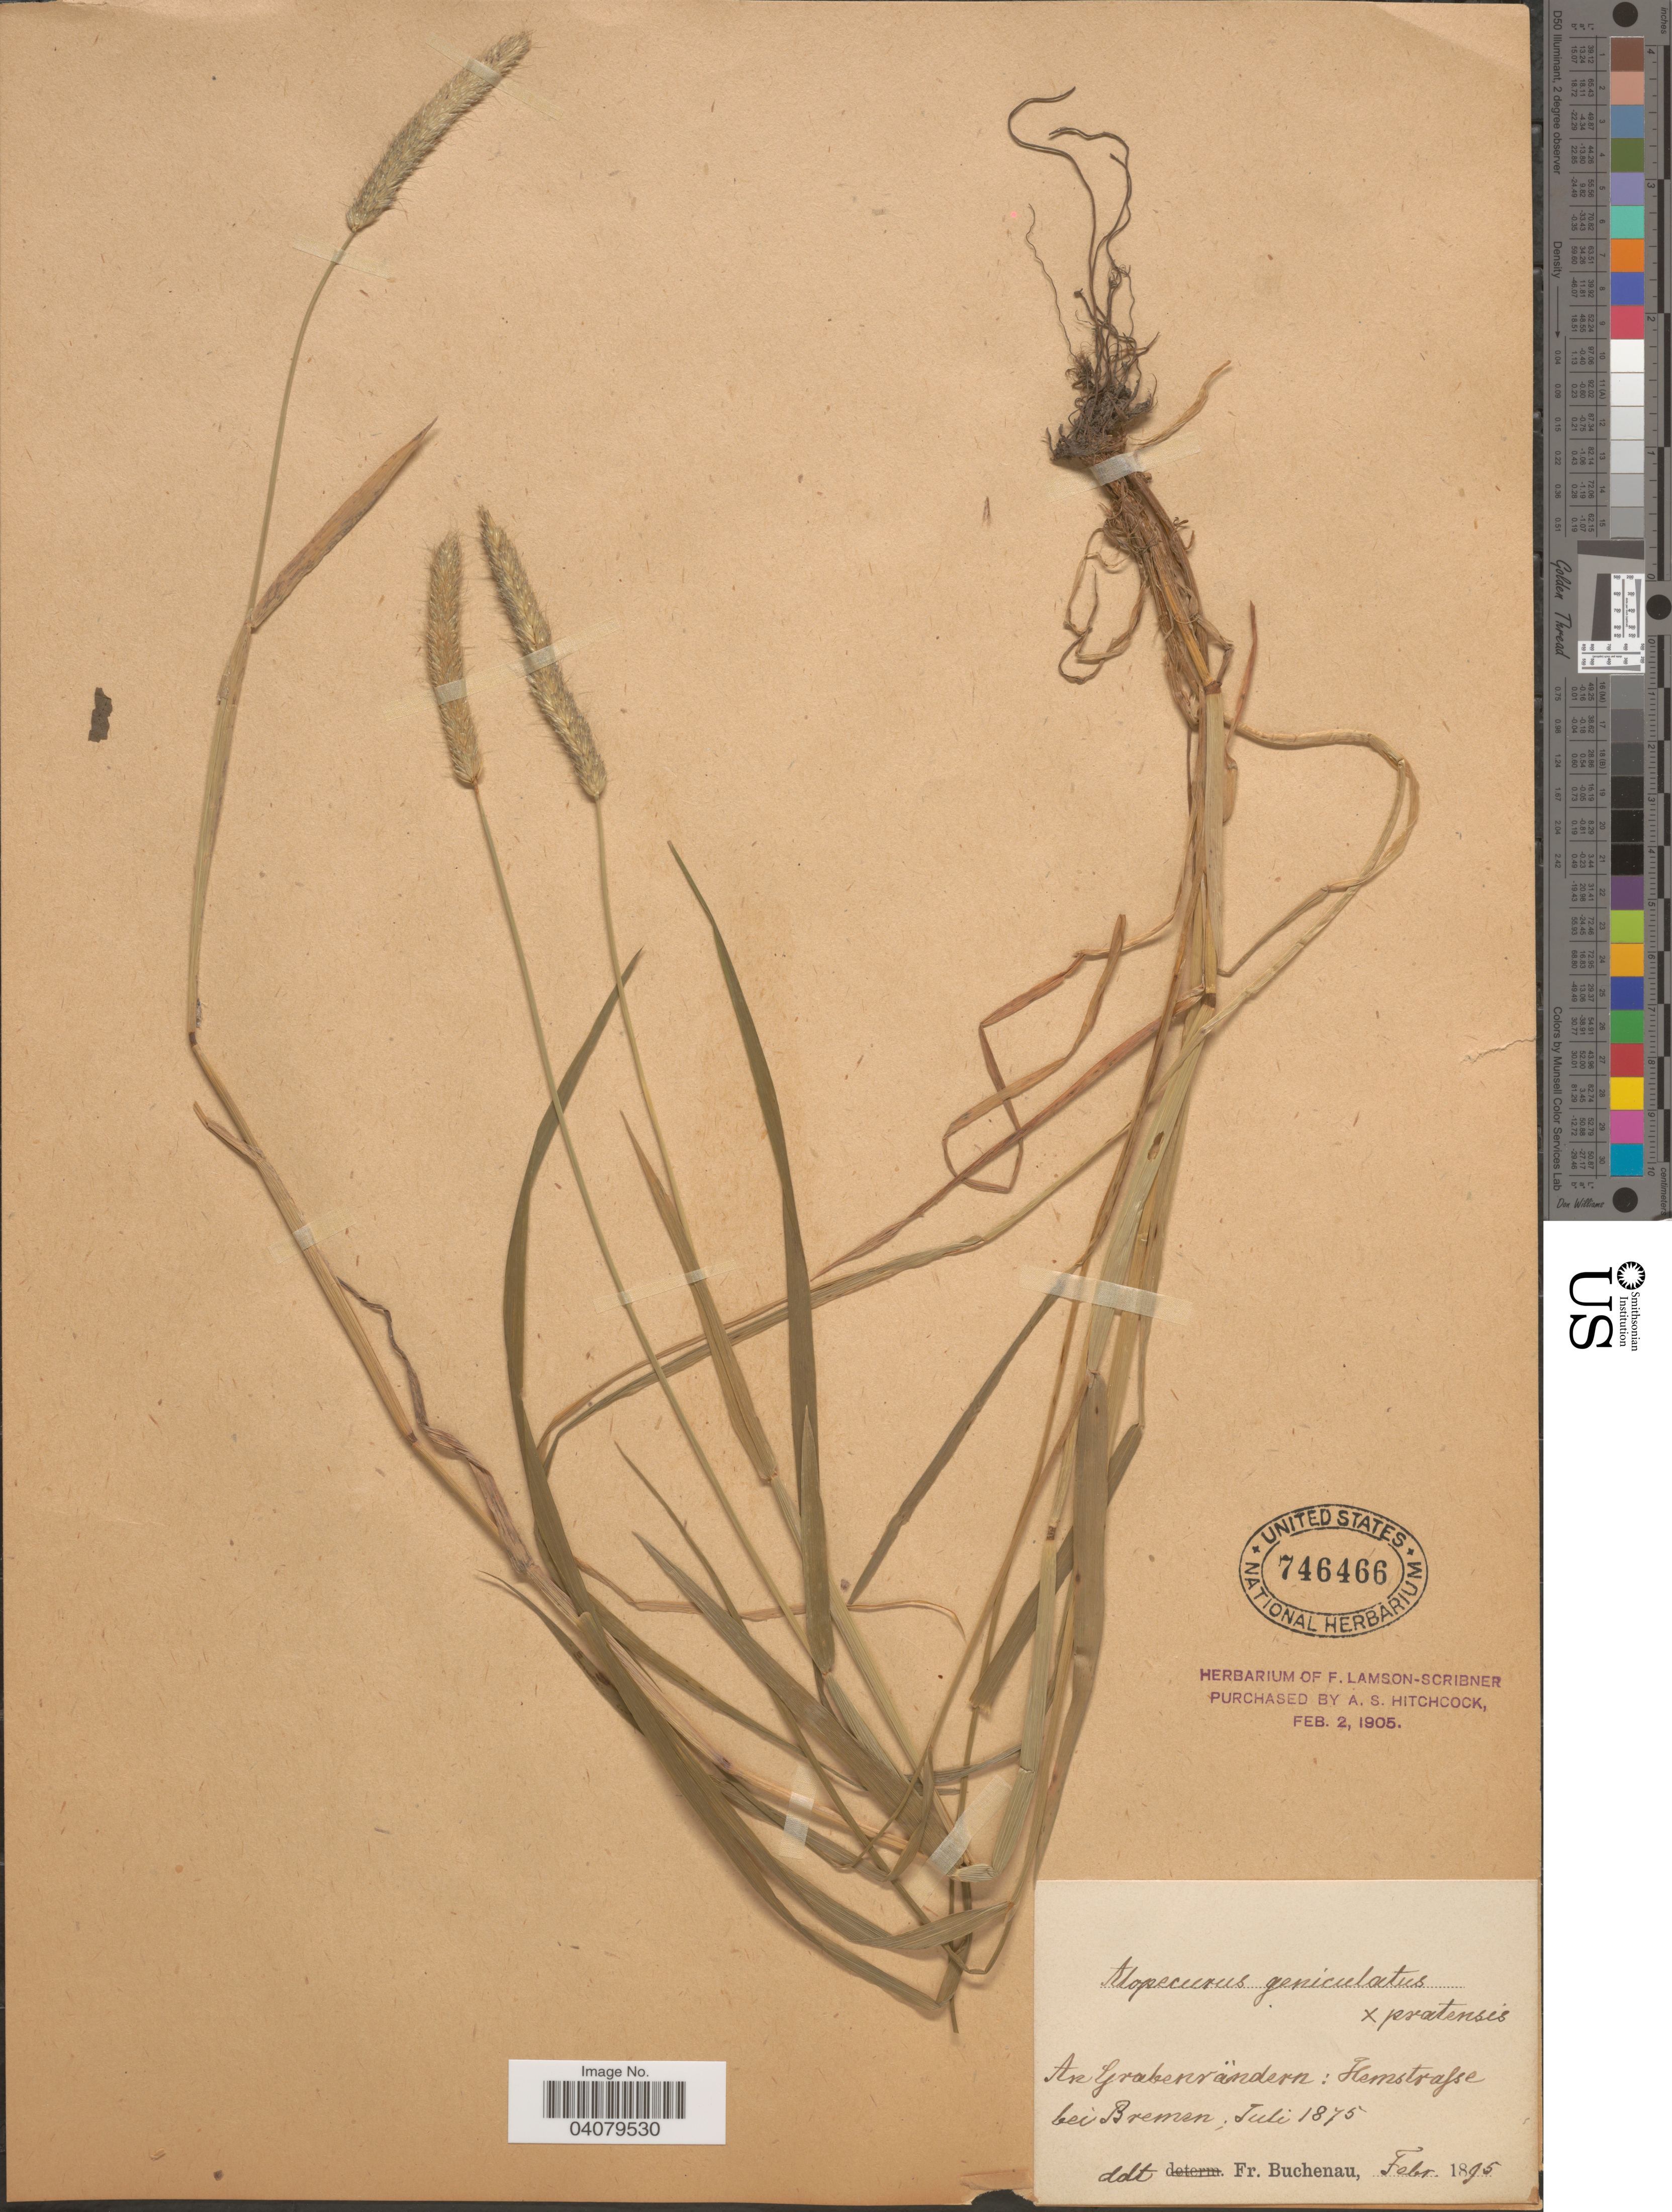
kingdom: Plantae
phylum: Tracheophyta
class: Liliopsida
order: Poales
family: Poaceae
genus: Alopecurus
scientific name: Alopecurus geniculatus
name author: L.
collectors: F. Buchenau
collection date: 1875-07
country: Germany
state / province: Bremen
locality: An Grabenrändern: Hemstrasse.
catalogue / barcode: US 746466